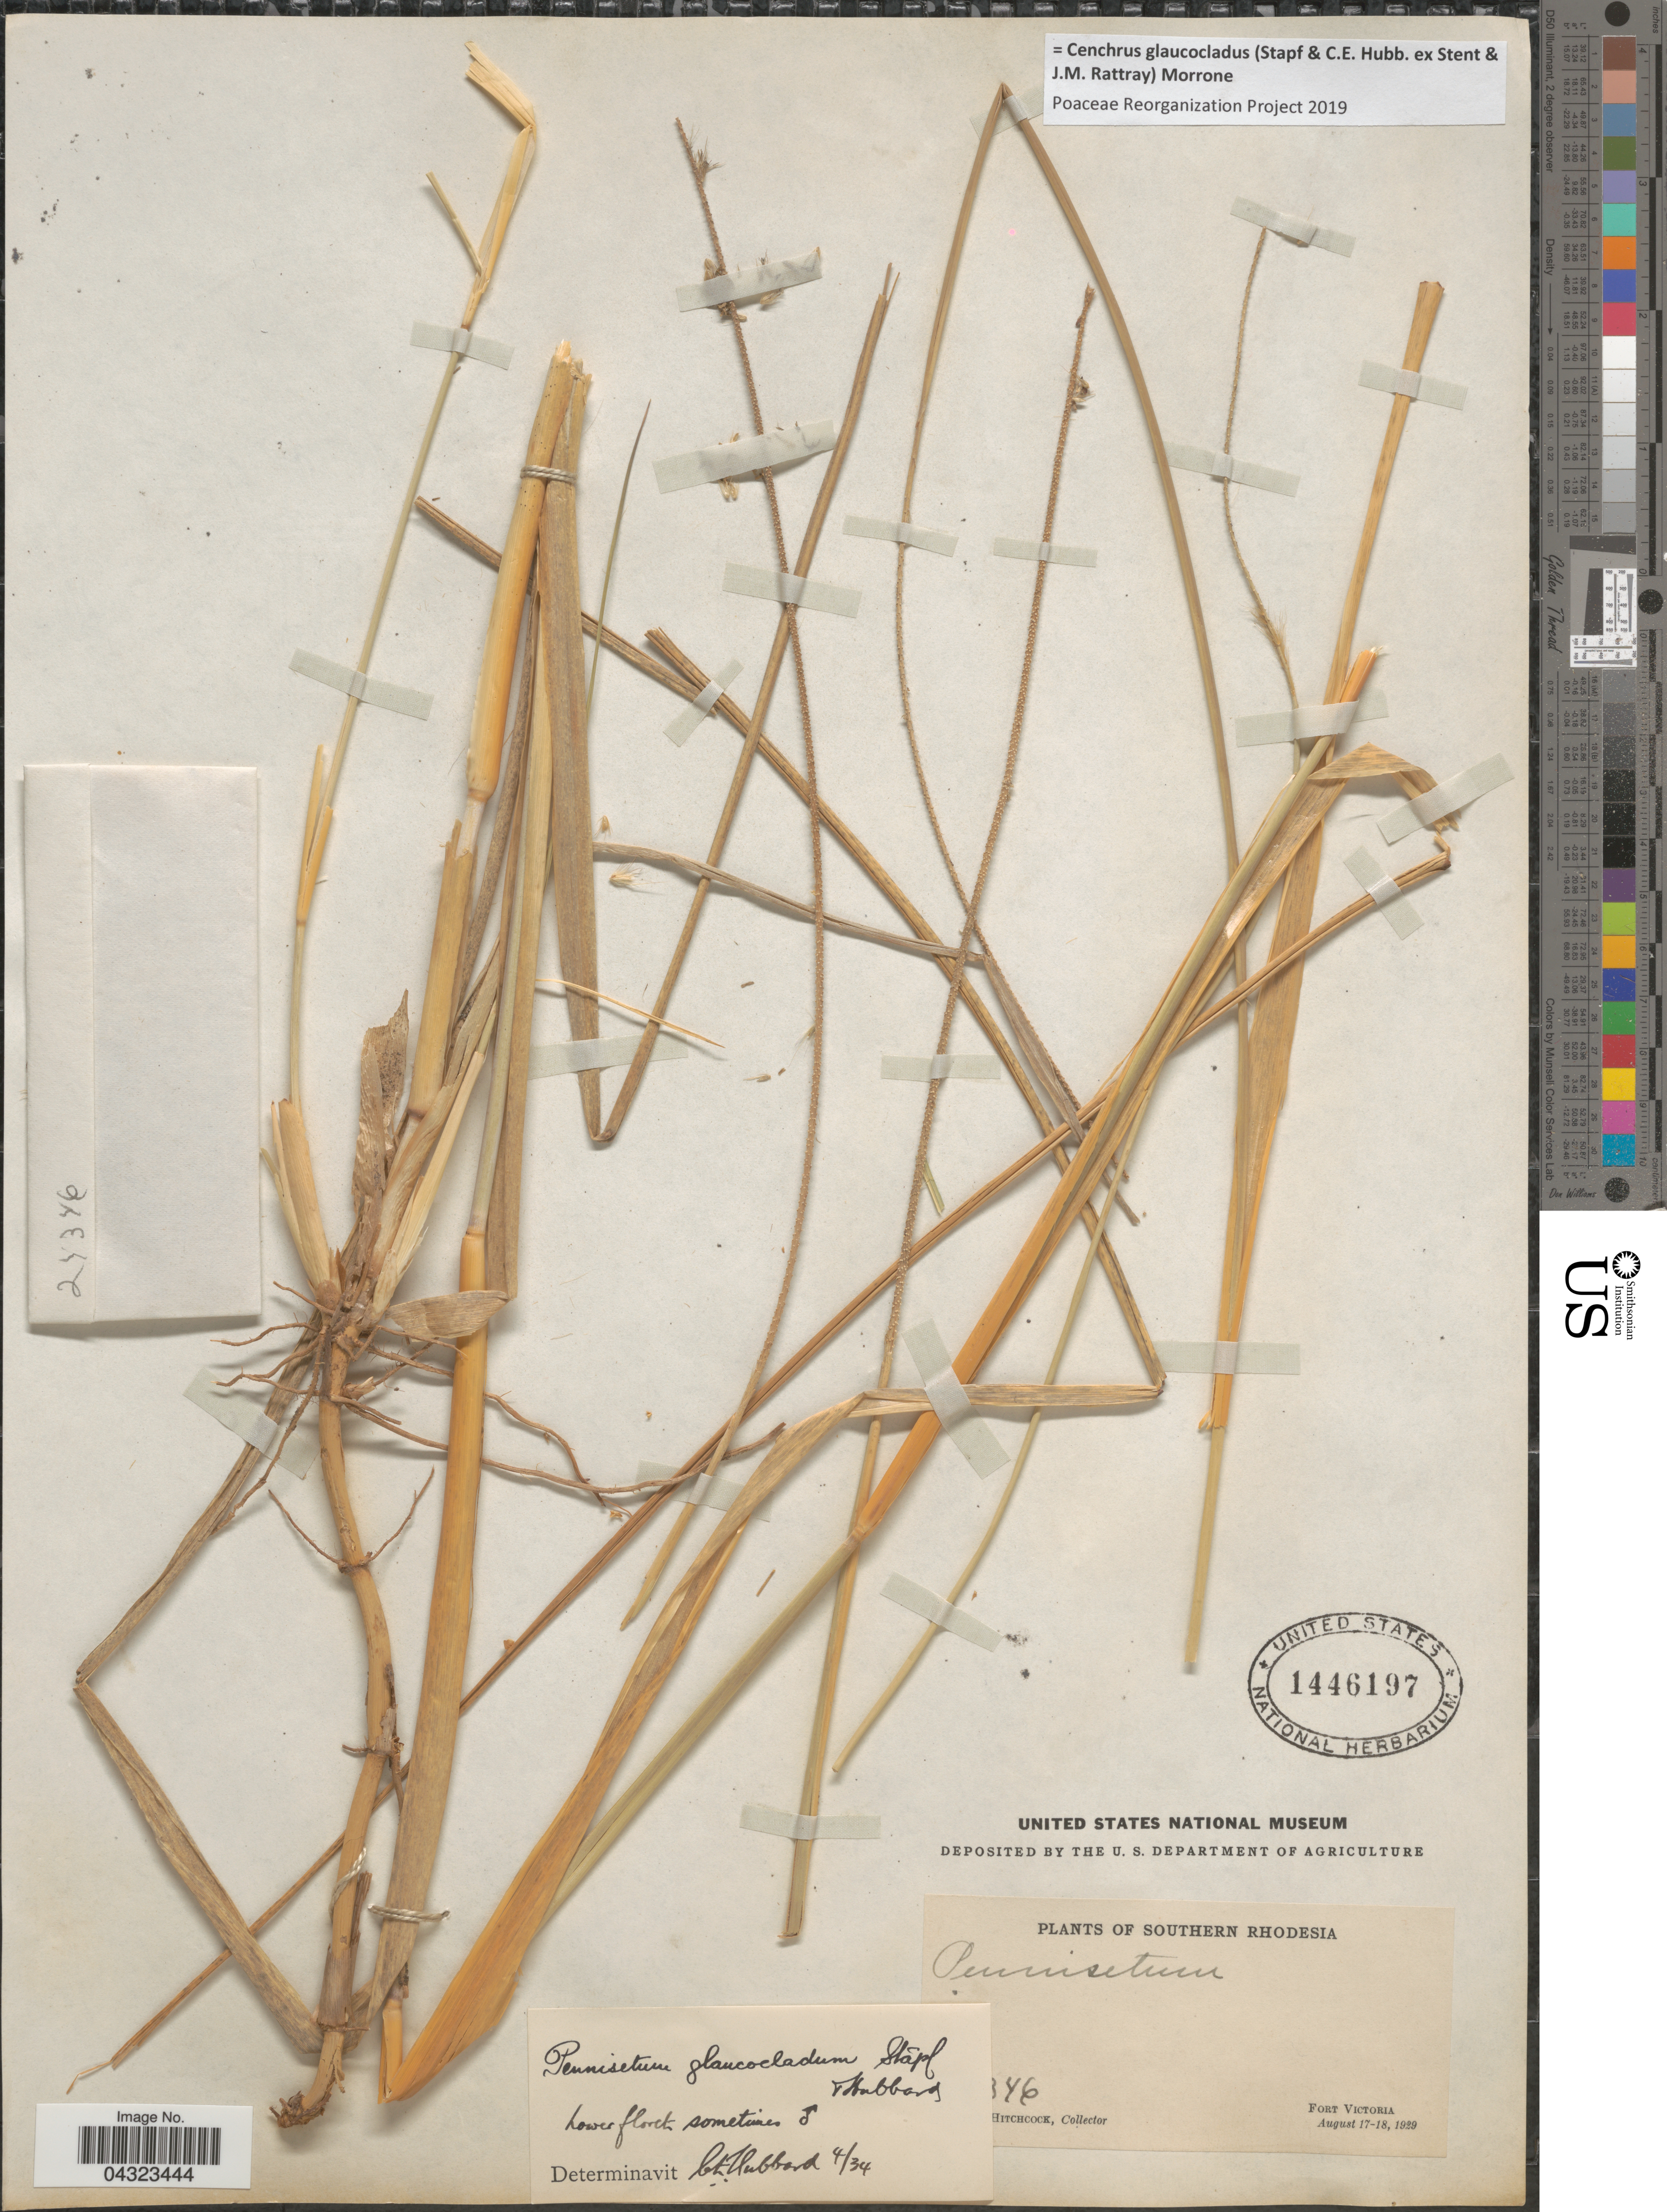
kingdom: Plantae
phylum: Tracheophyta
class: Liliopsida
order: Poales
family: Poaceae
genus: Cenchrus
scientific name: Cenchrus glaucocladus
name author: (Stapf & C. E. Hubb.) Morrone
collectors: A. S. Hitchcock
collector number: !46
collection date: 1929-08-17/1929-08-18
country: Zimbabwe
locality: Southern Rhodesia. Fort Victoria.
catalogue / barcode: US 1446197